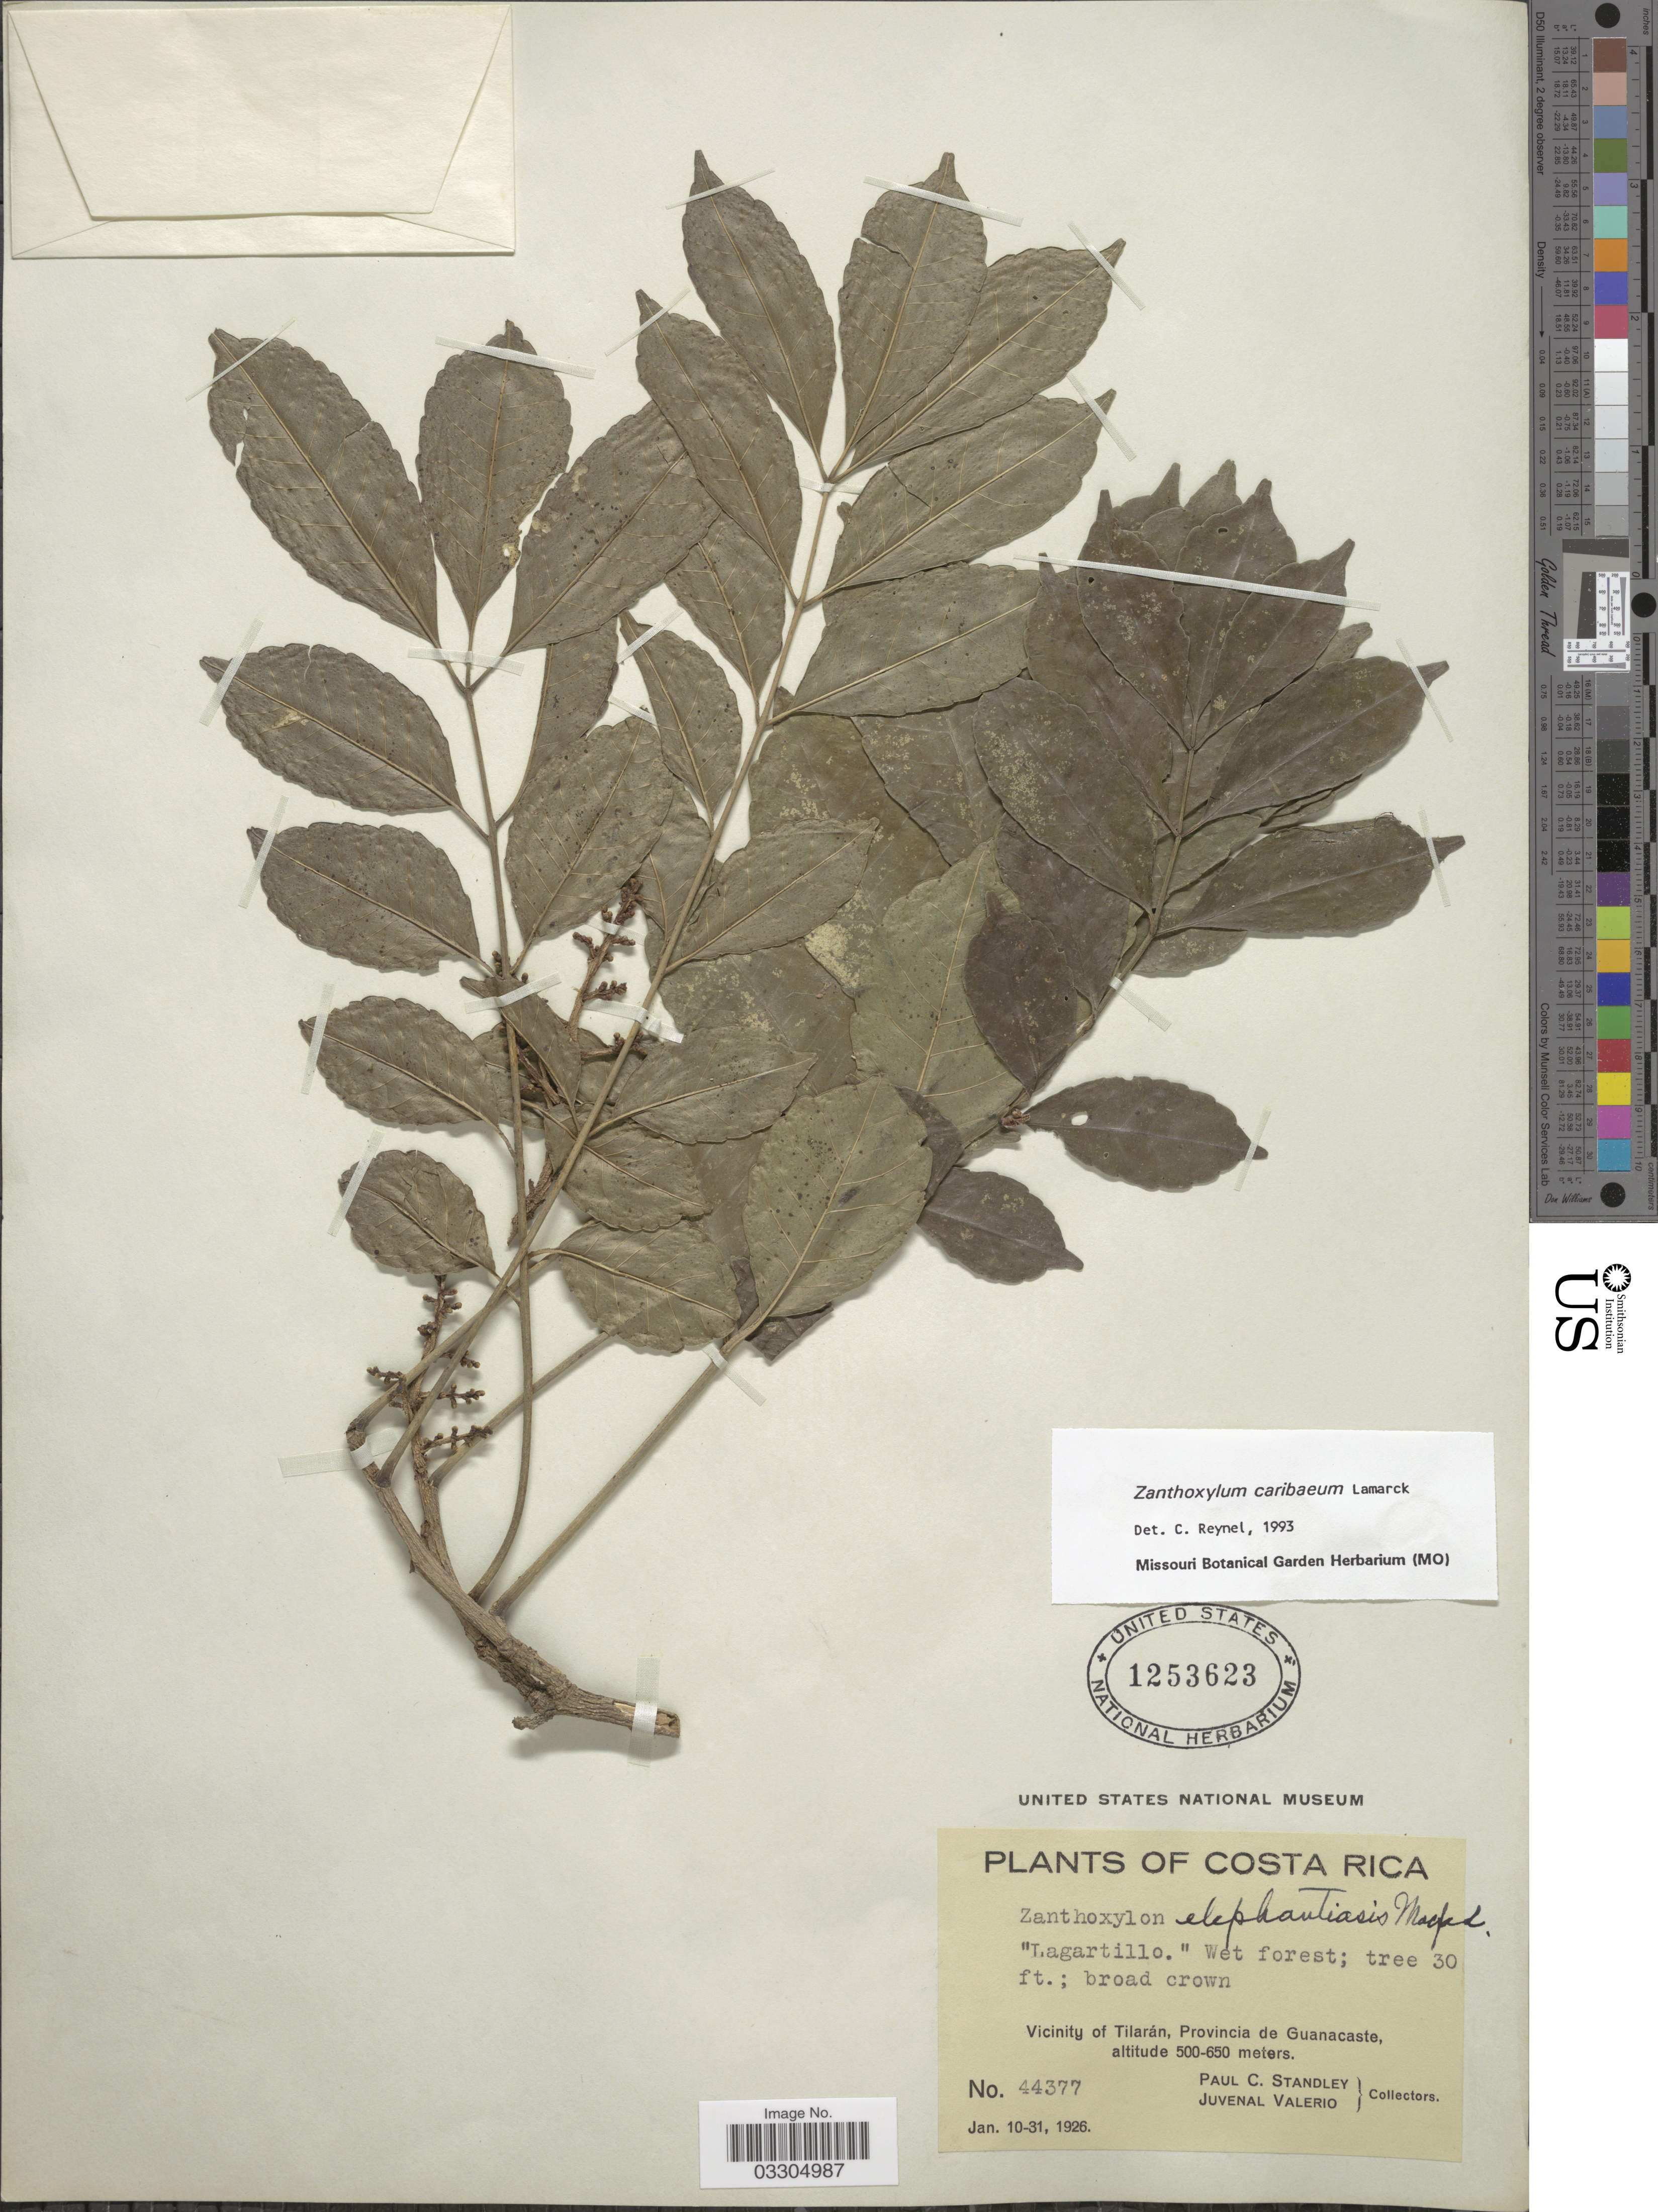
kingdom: Plantae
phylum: Tracheophyta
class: Magnoliopsida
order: Sapindales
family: Rutaceae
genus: Zanthoxylum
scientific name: Zanthoxylum caribaeum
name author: Lam.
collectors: P. C. Standley & J. Valerio R.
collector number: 44377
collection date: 1926-01-10/1926-01-31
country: Costa Rica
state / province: Guanacaste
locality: Vicinity of Tilarán.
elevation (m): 500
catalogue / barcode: US 1253623